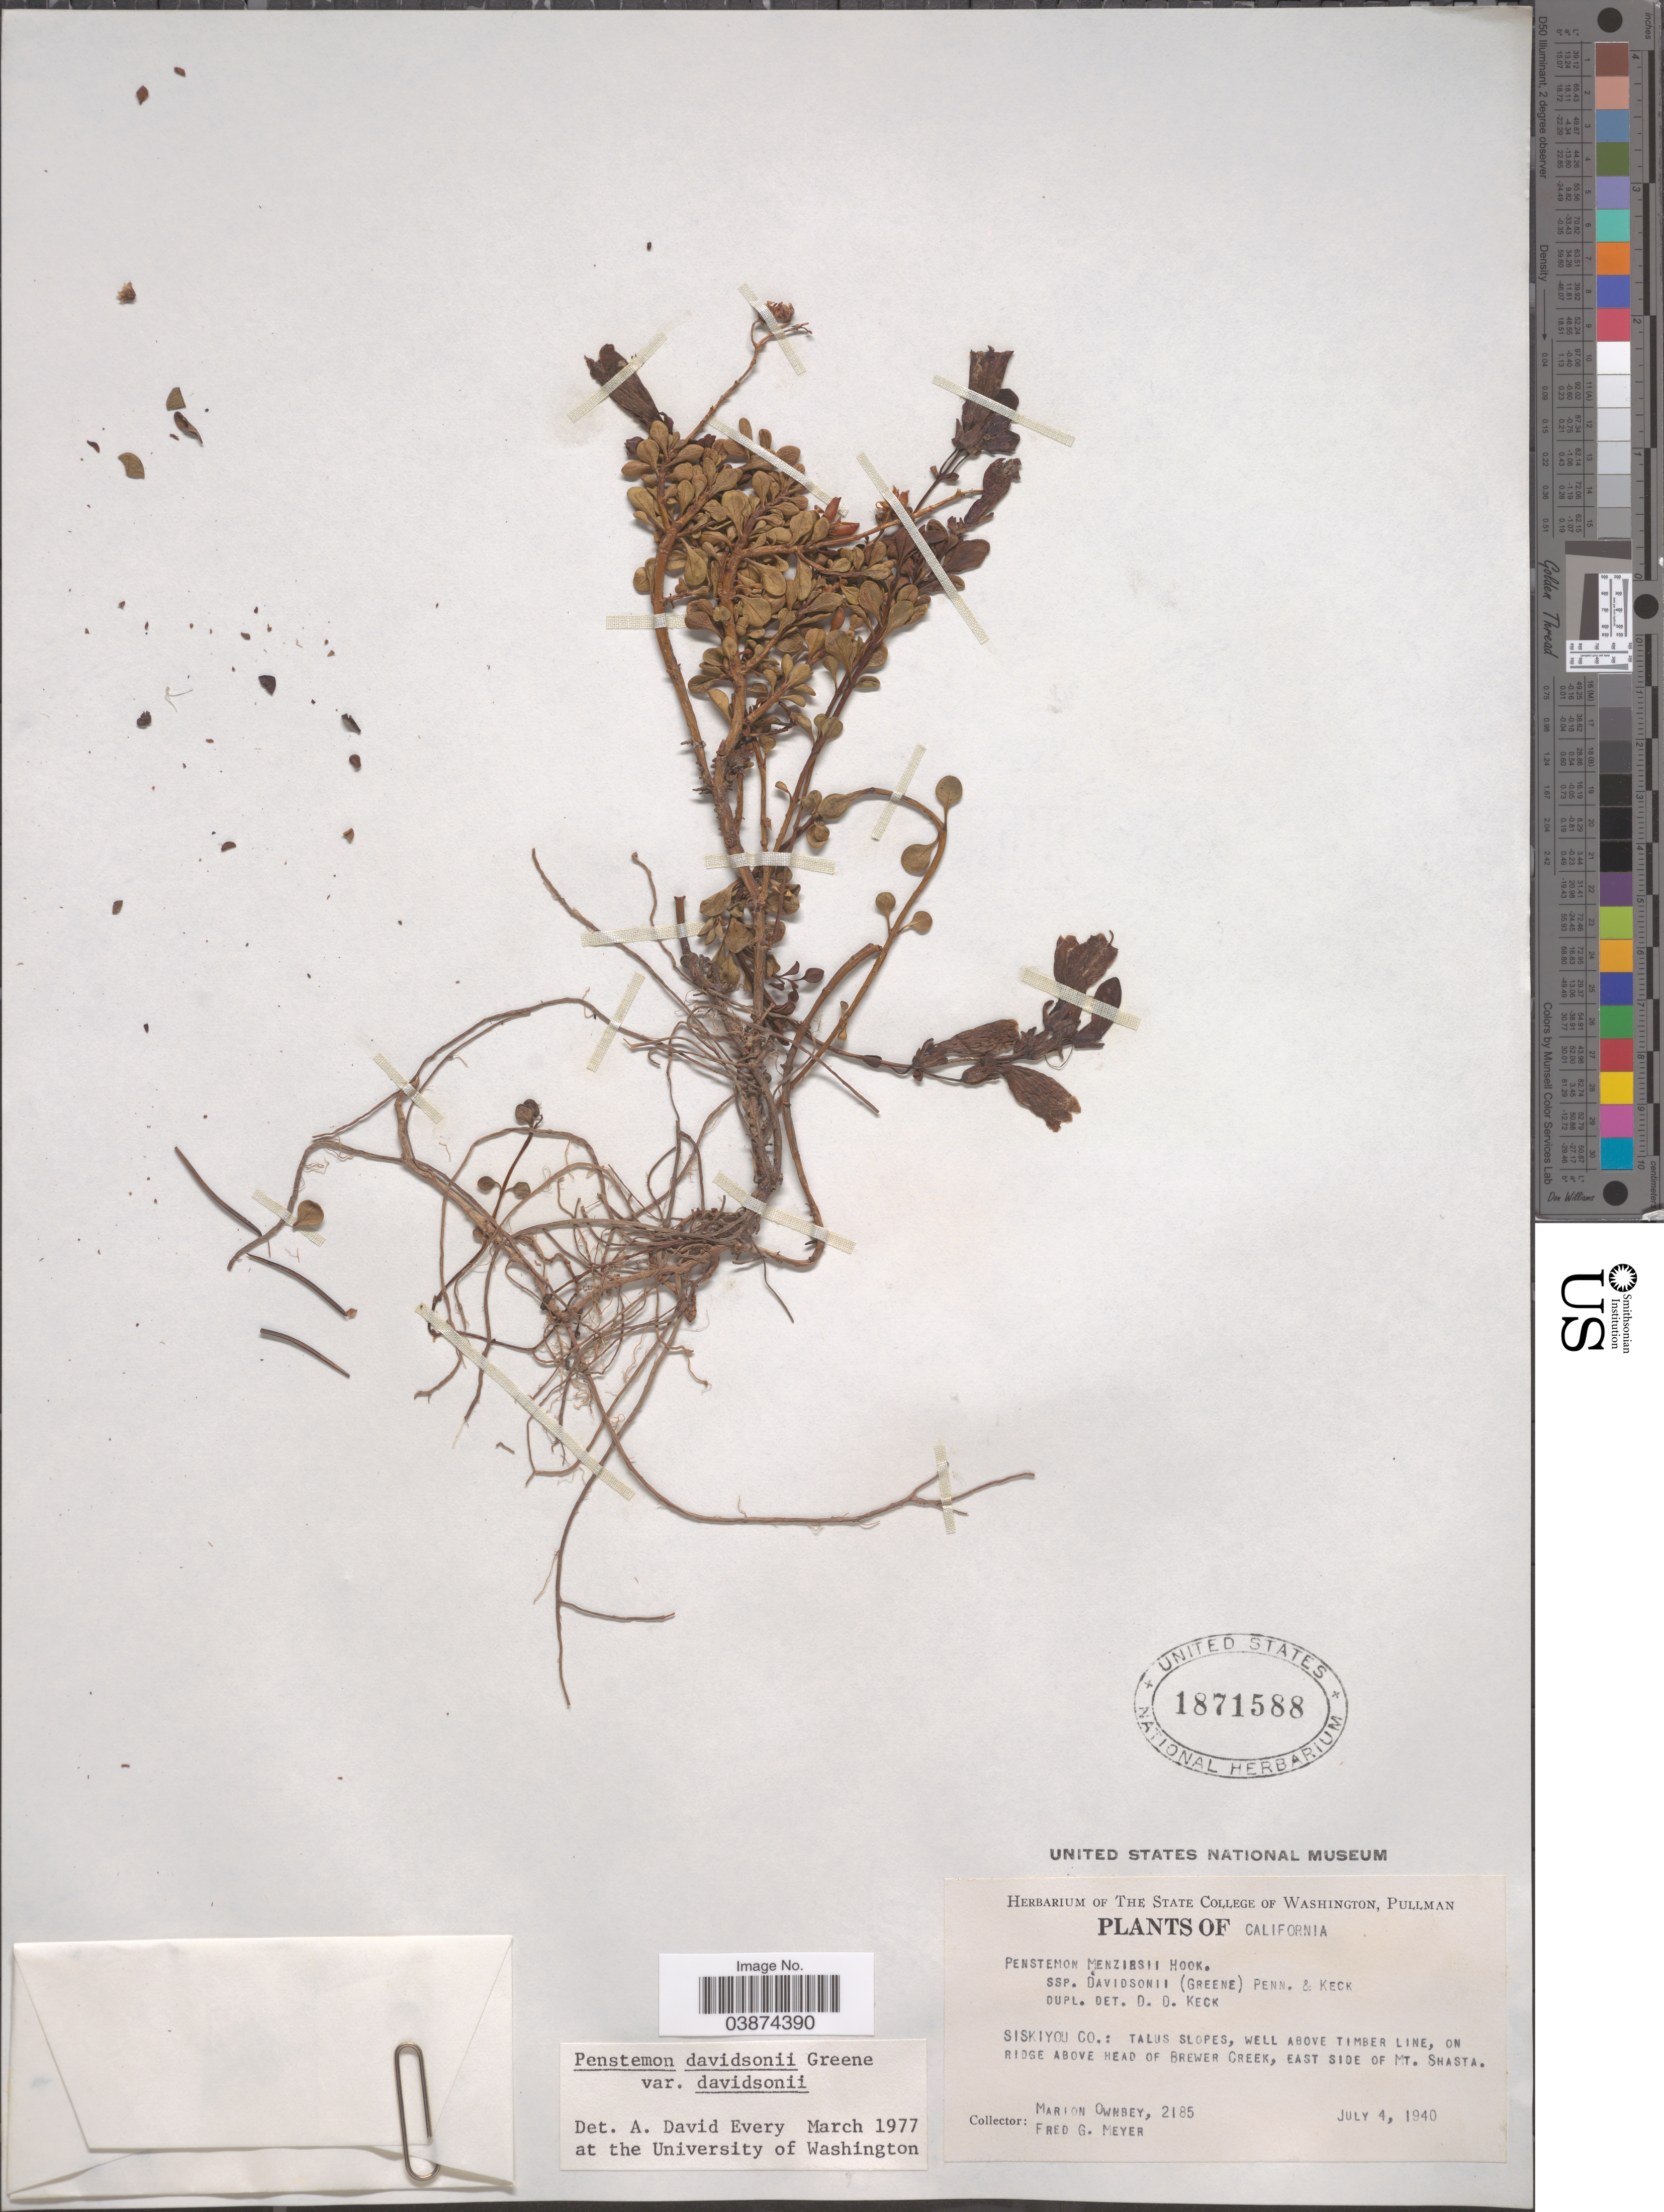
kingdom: Plantae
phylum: Tracheophyta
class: Magnoliopsida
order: Lamiales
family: Plantaginaceae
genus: Penstemon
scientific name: Penstemon davidsonii var. davidsonii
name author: Greene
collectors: M. Ownbey & F. Meyer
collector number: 2185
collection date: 1940-07-04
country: United States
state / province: California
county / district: Siskiyou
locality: Siskiyou Co.: On ridge above head of Brewer Creek, East side of Mt. Shasta.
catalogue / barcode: US 1871588